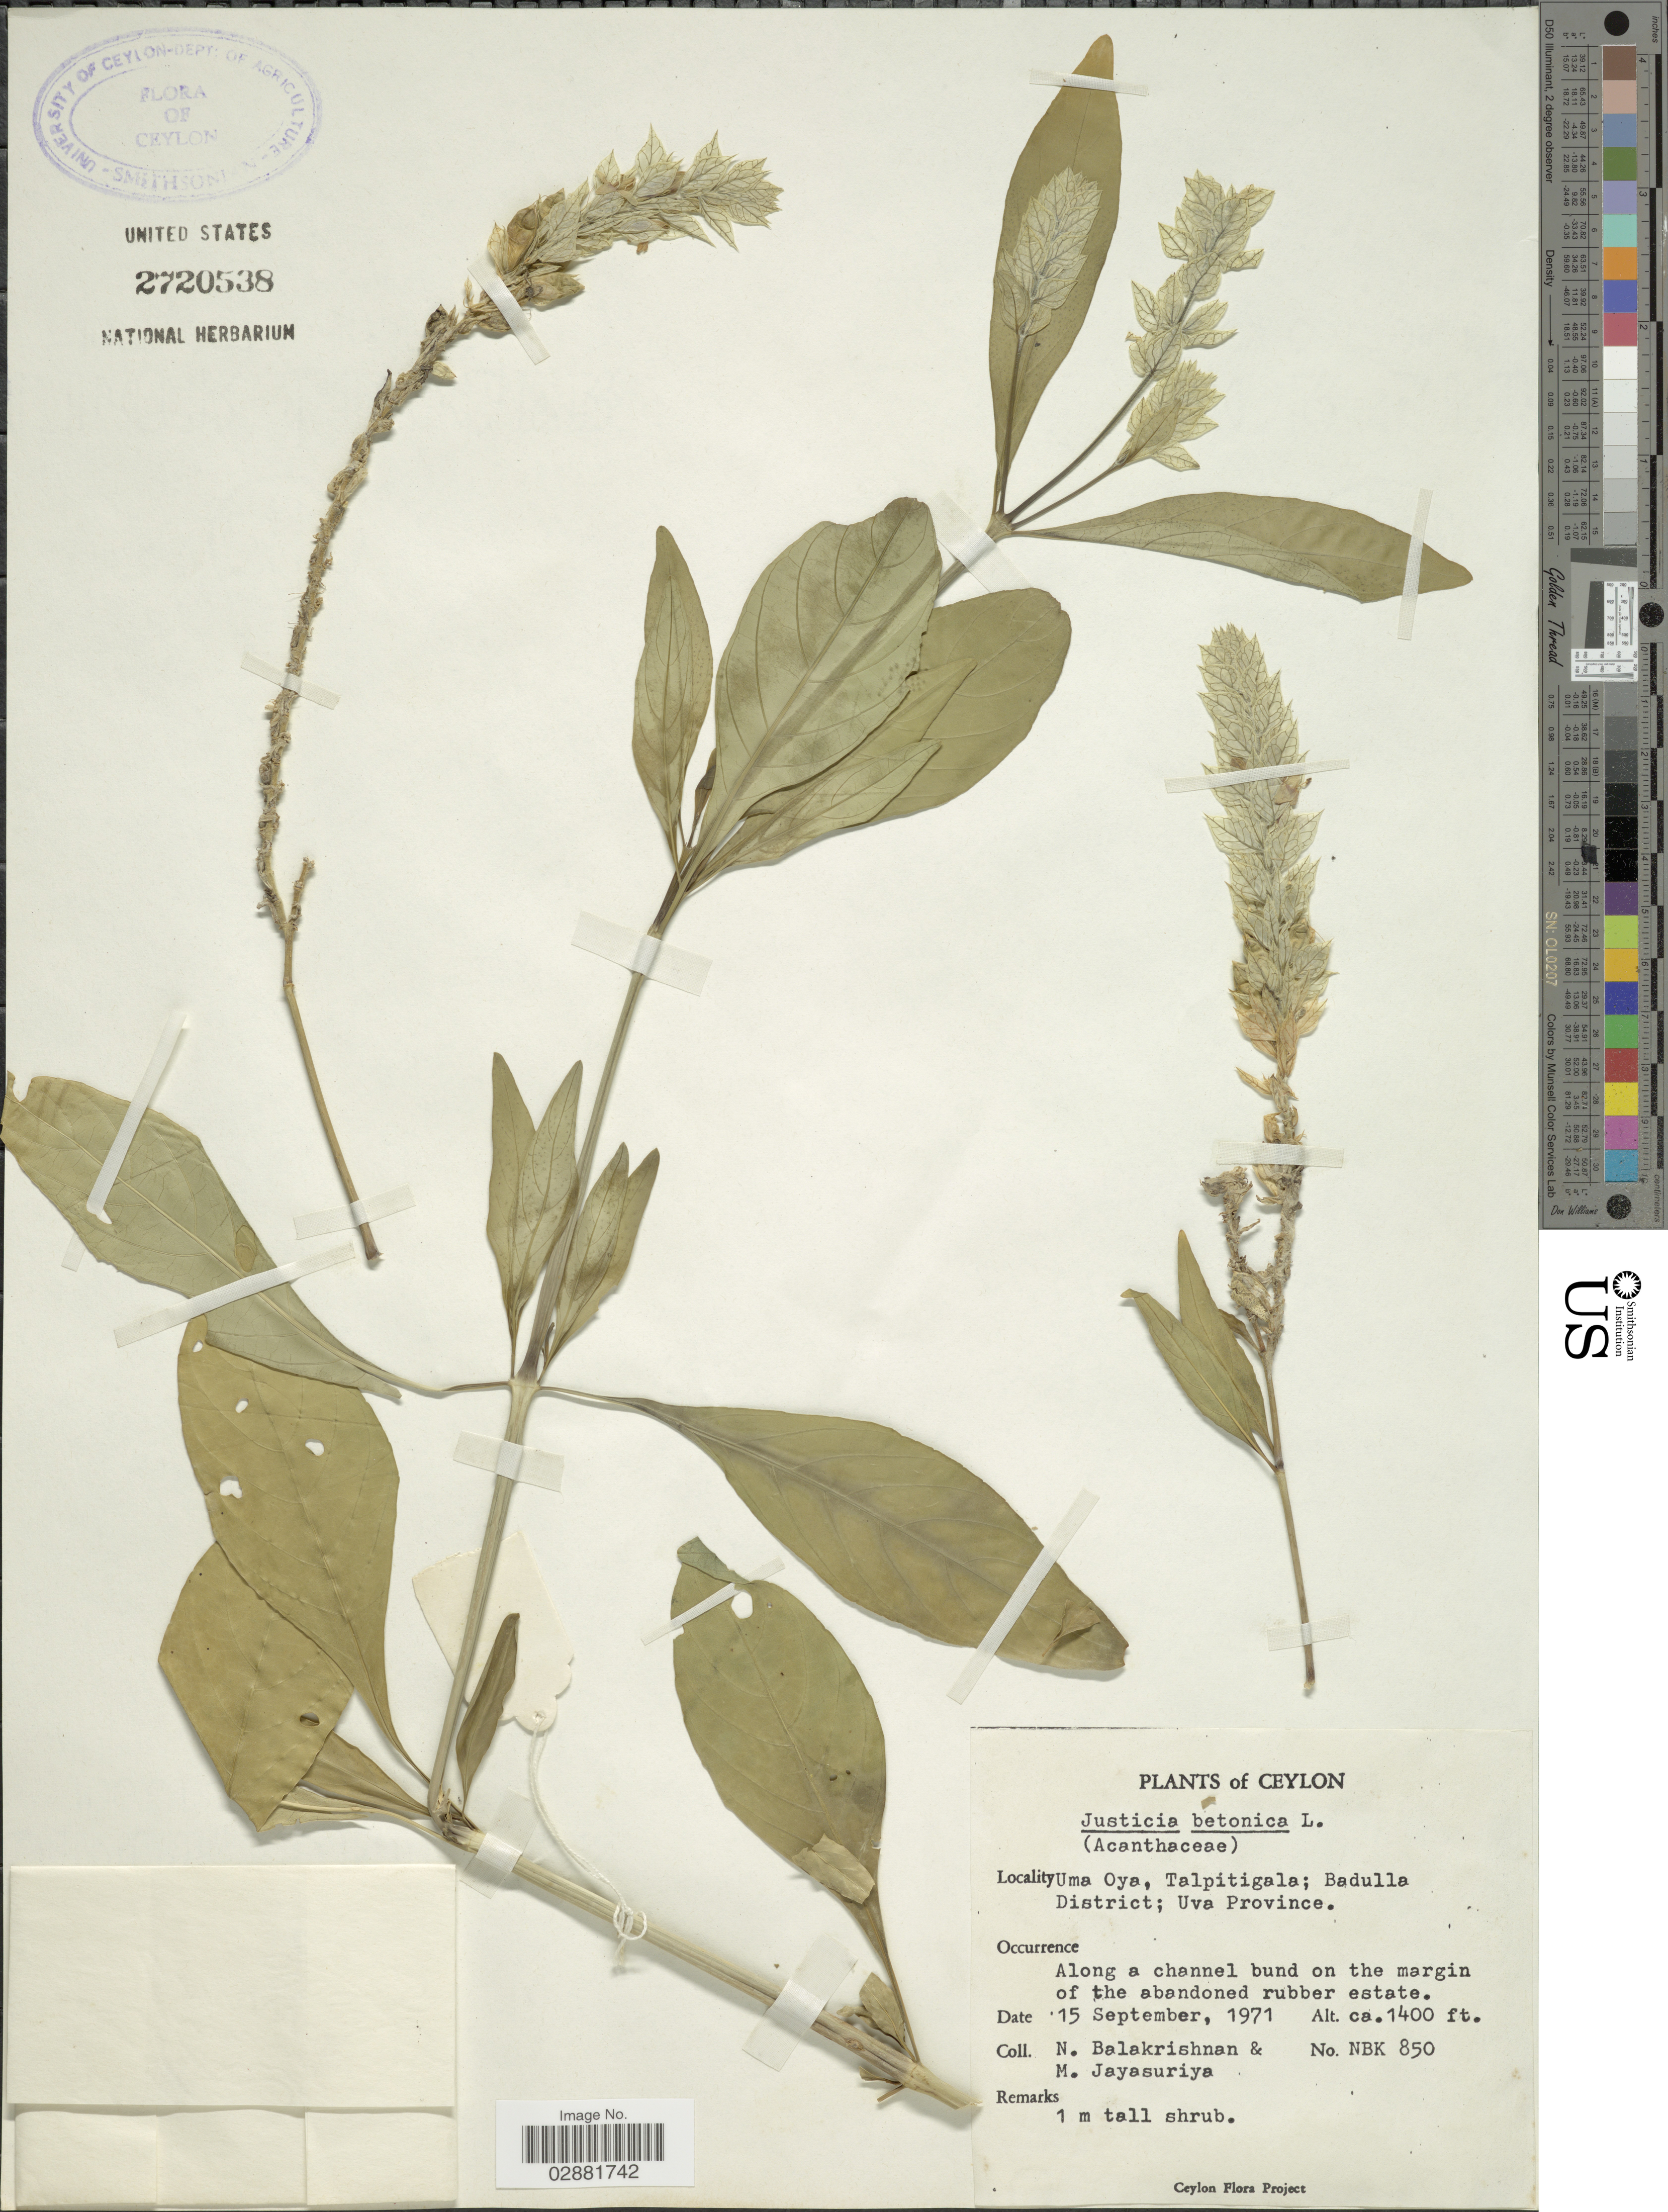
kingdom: Plantae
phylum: Tracheophyta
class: Magnoliopsida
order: Lamiales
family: Acanthaceae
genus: Justicia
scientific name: Justicia betonica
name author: L.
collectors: N. Balakrishnan & M. Jayasuriya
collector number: NBK850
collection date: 1971-09-15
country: Sri Lanka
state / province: Uva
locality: Ceylon, Uma Oya, Talpitigala, Badulla District.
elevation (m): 427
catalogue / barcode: US 2720538